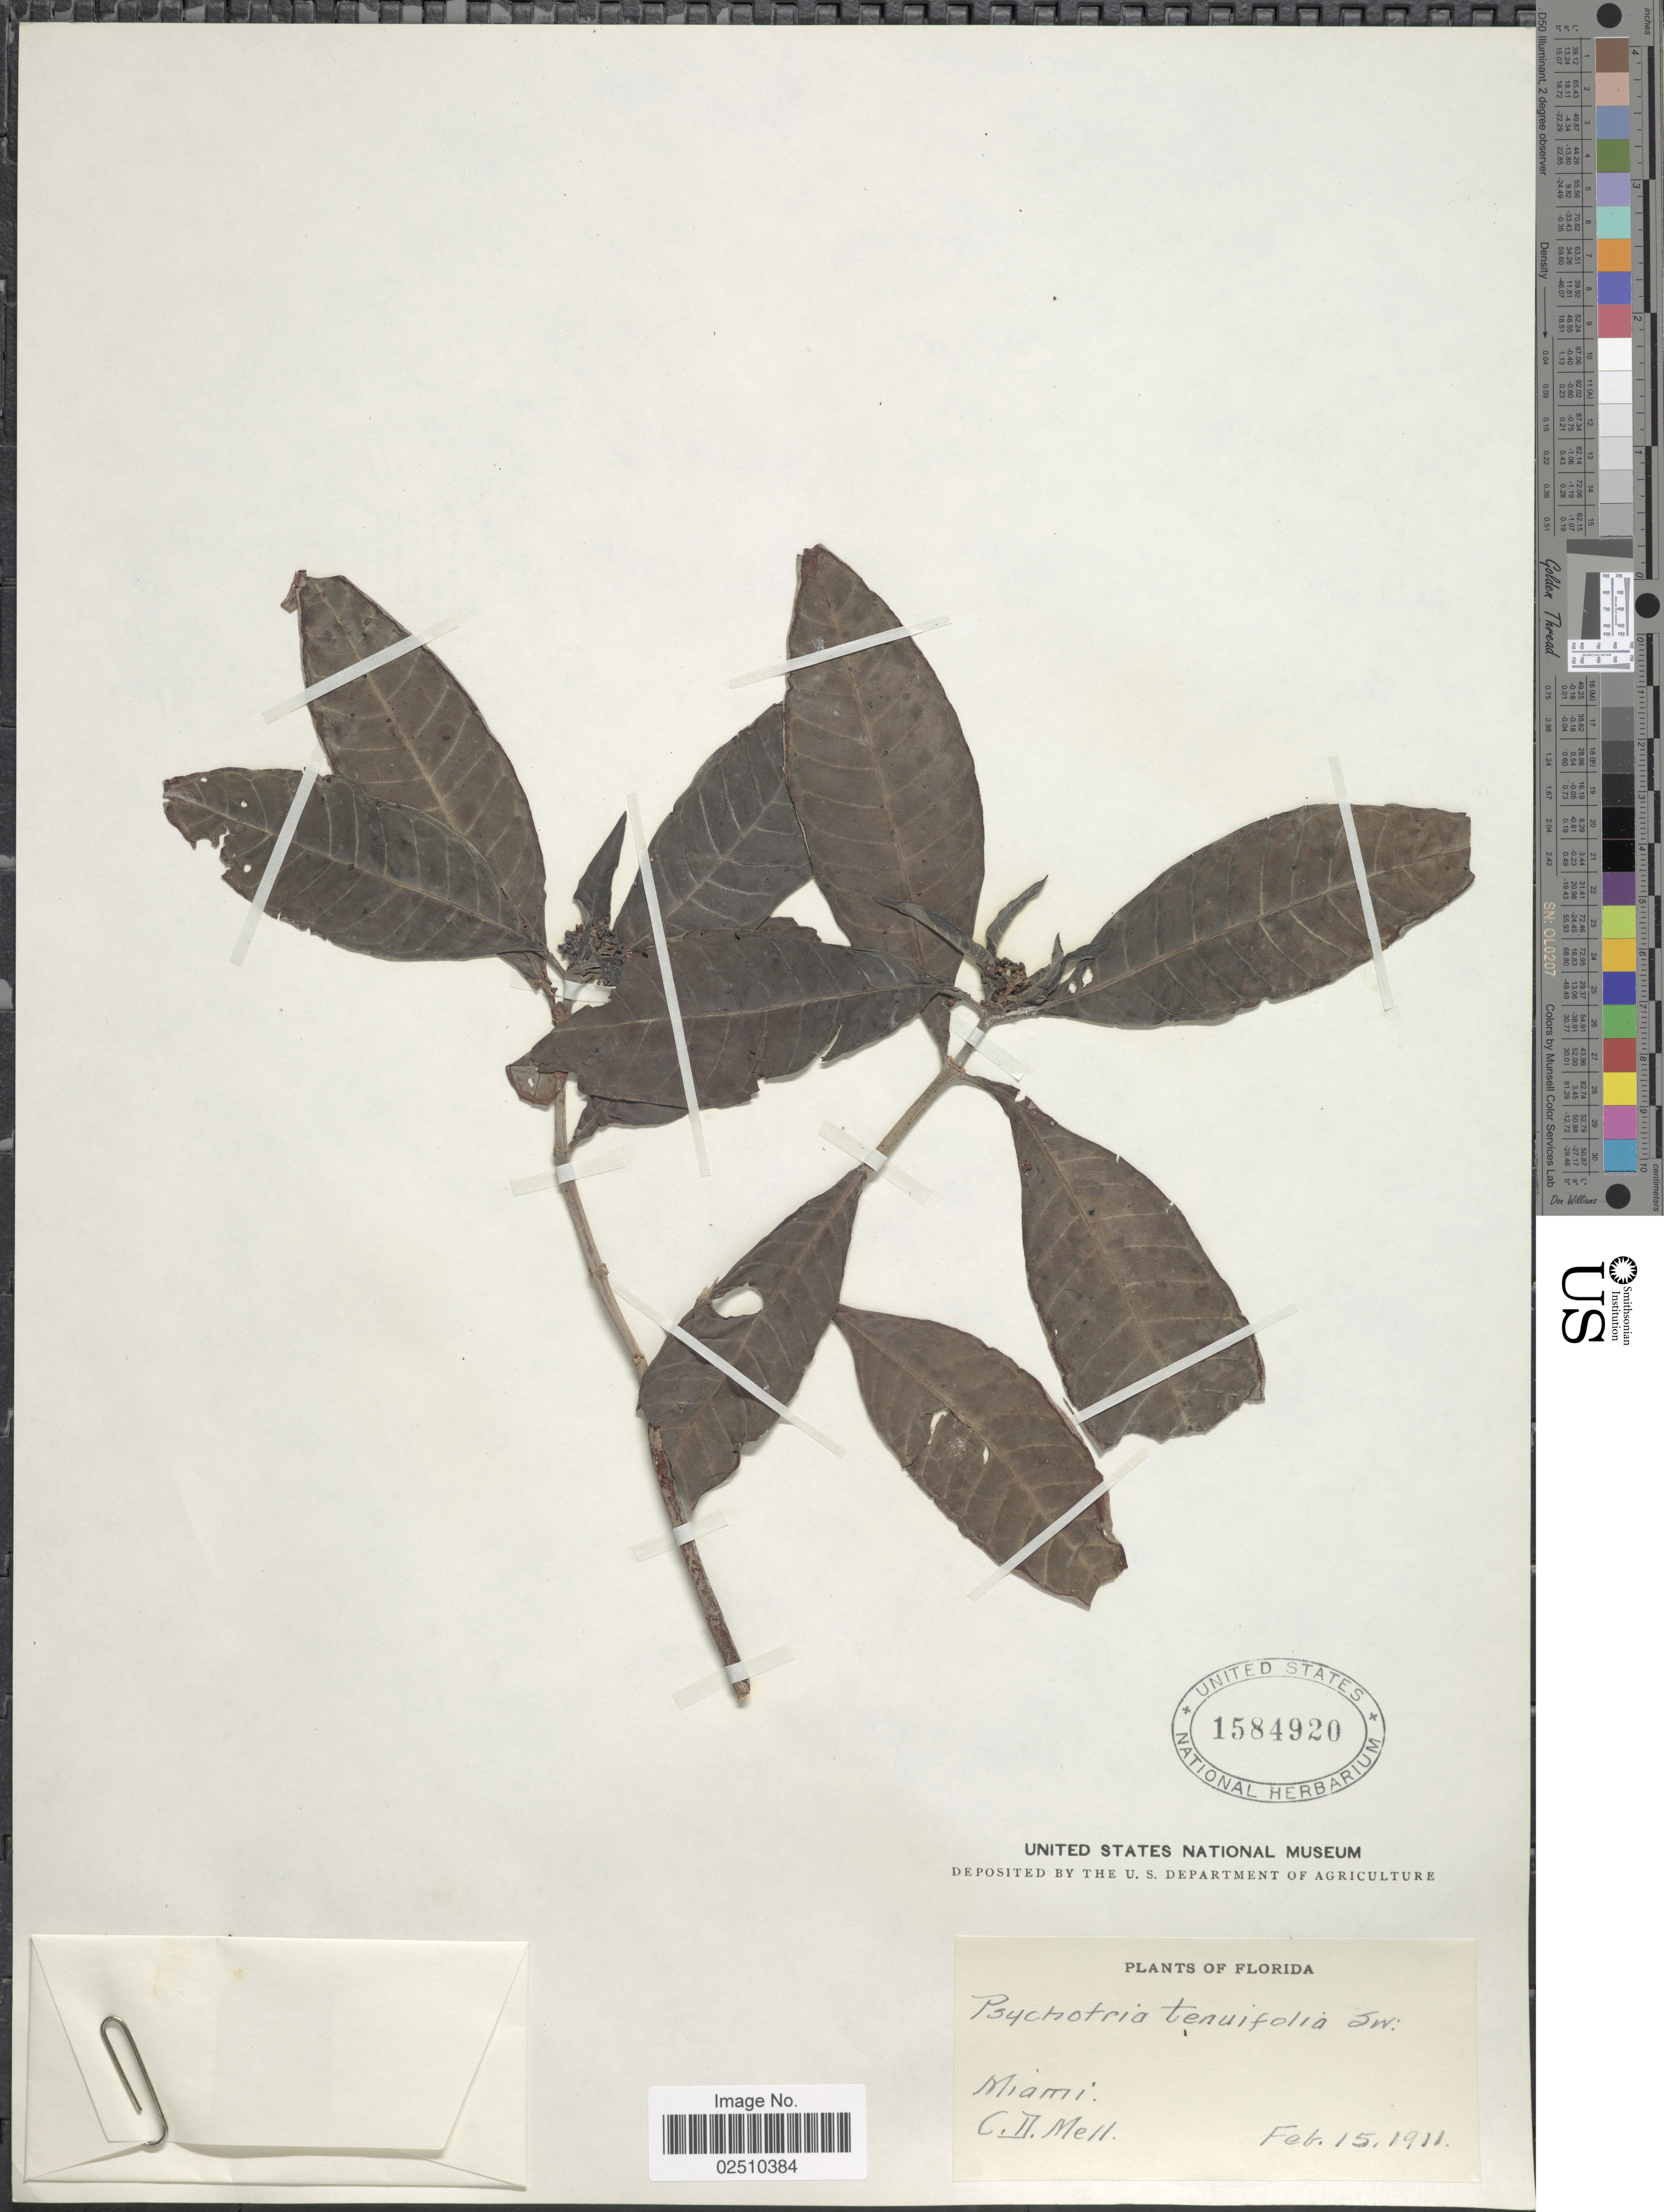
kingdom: Plantae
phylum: Tracheophyta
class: Magnoliopsida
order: Gentianales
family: Rubiaceae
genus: Psychotria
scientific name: Psychotria tenuifolia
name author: Sw.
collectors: C. D. Mell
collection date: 1911-02-15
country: United States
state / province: Florida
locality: Miami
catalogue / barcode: US 1584920